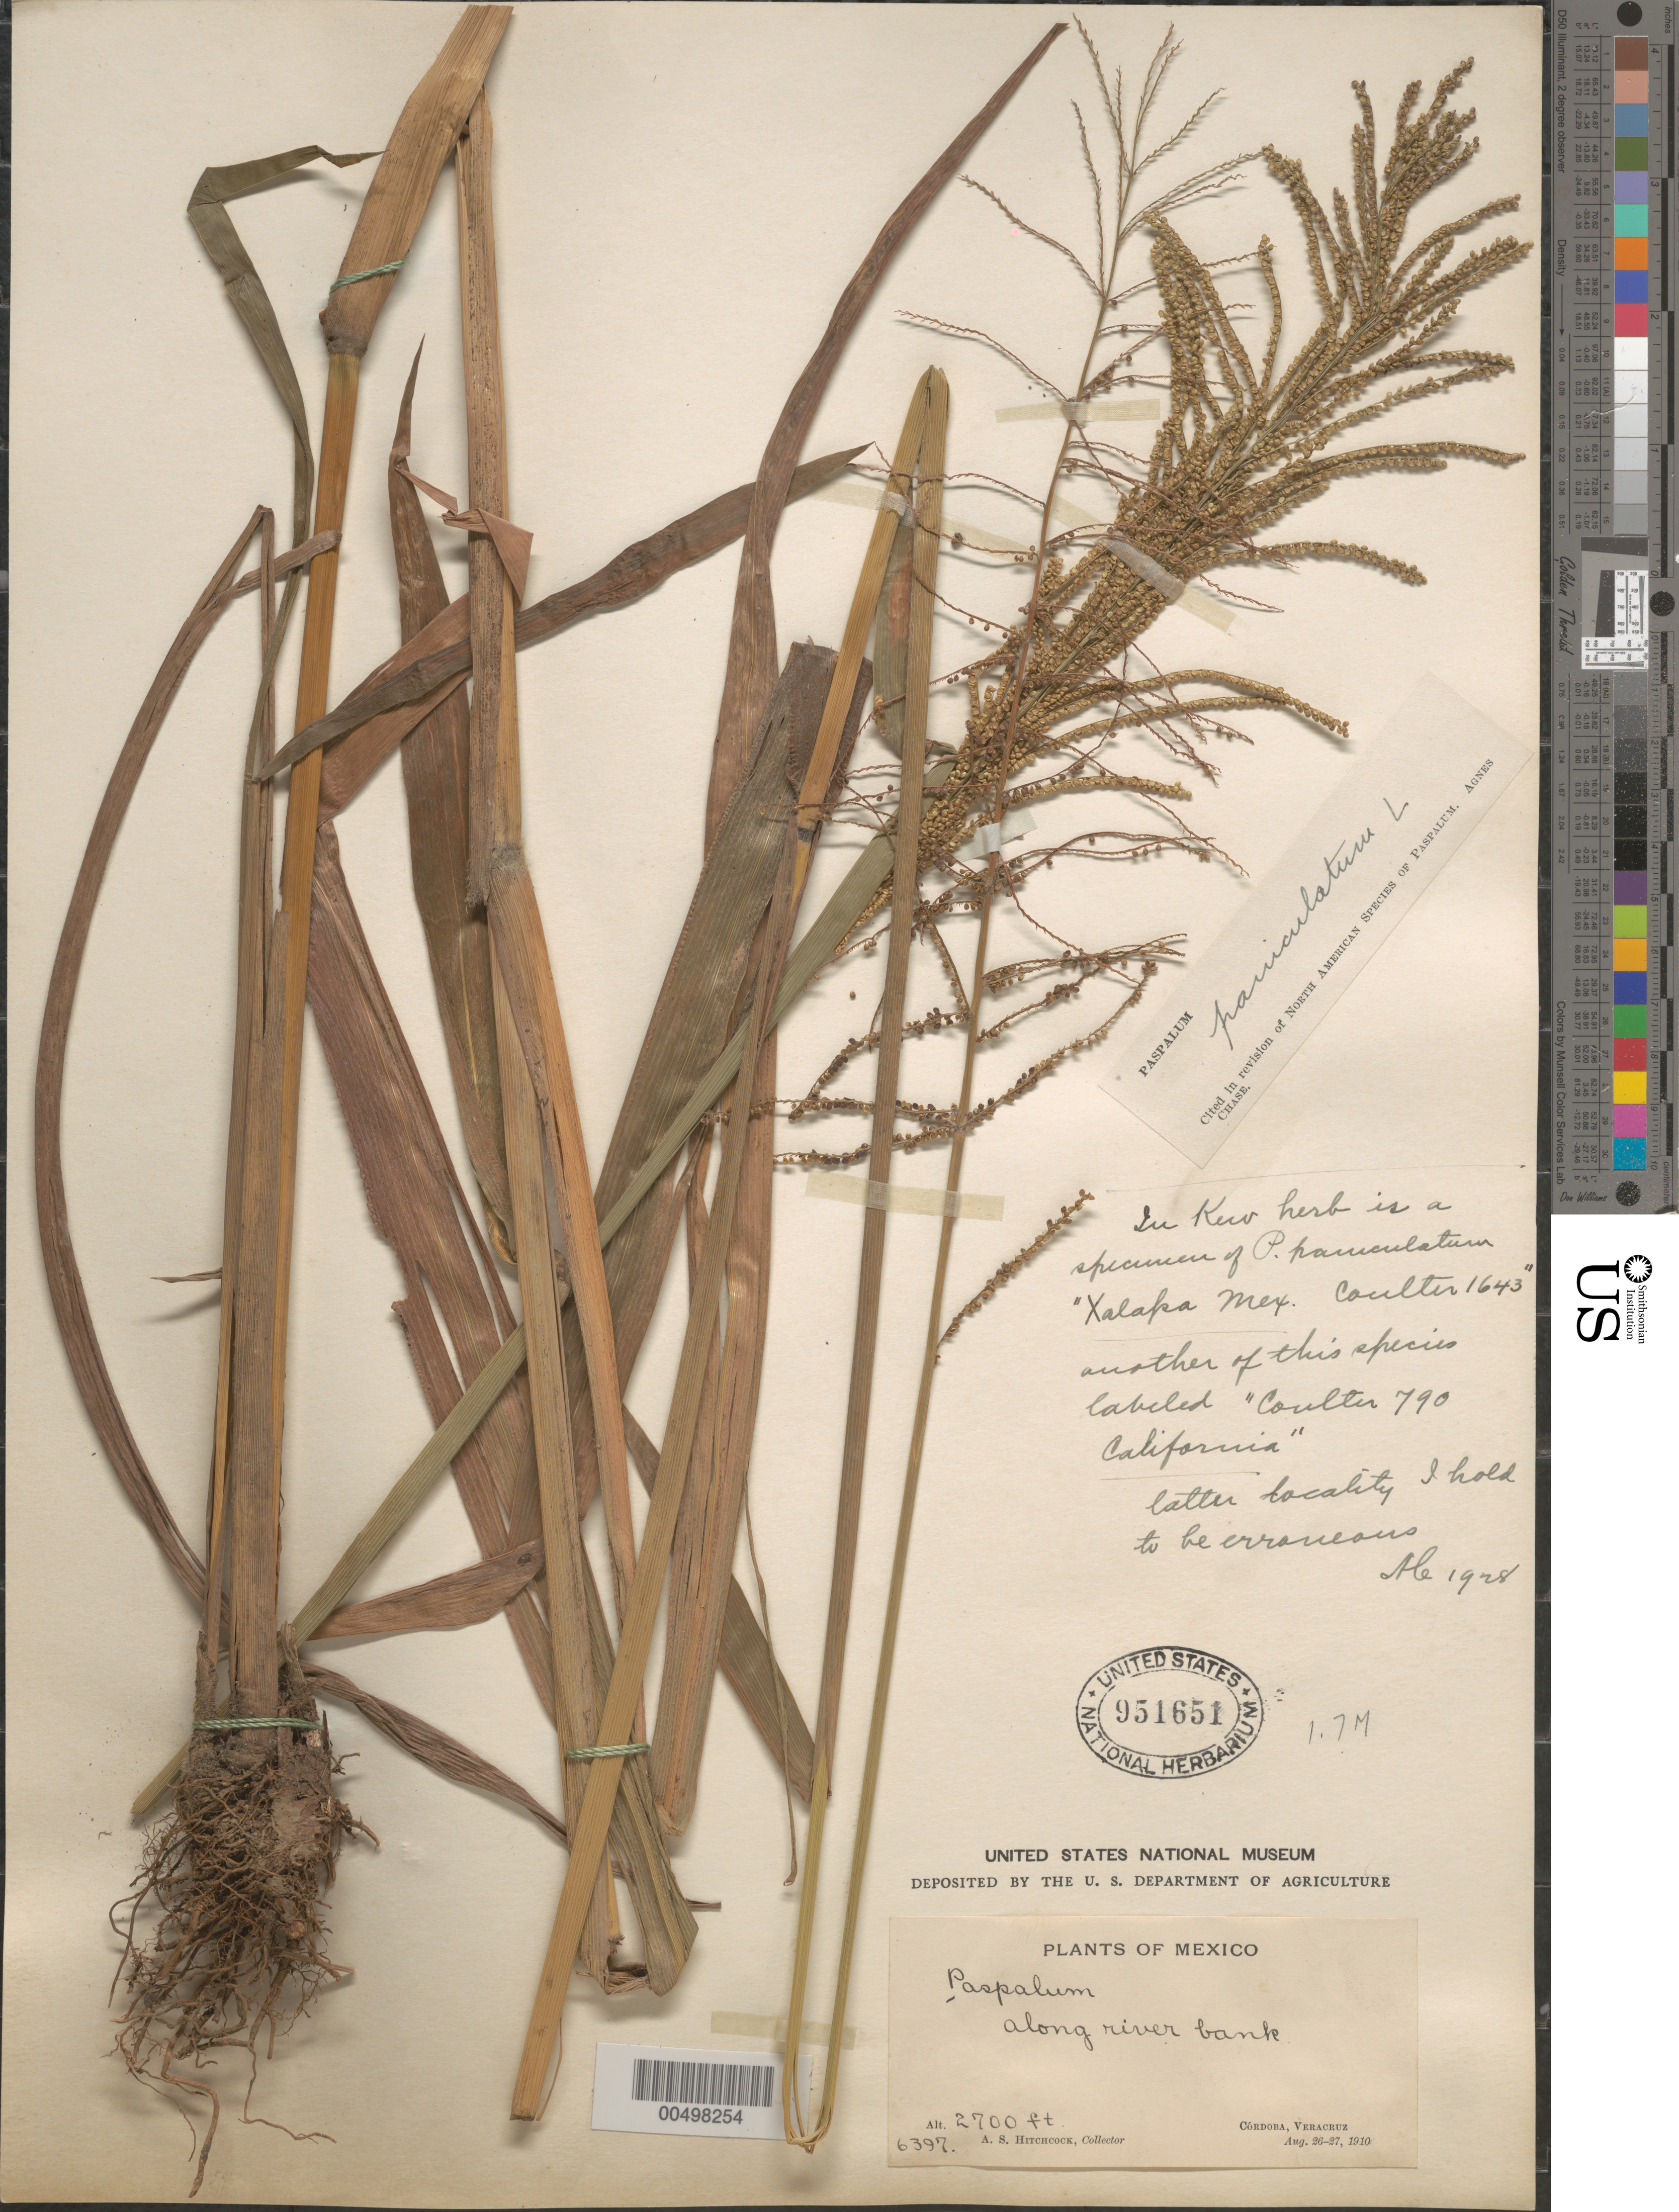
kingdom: Plantae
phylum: Tracheophyta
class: Liliopsida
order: Poales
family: Poaceae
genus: Paspalum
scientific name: Paspalum paniculatum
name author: L.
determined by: Chase, [M.] Agnes, (US)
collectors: A. S. Hitchcock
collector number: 6397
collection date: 1910-08-26/1910-08-27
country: Mexico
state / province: Veracruz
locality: Cordoba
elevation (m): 823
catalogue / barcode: US 951651